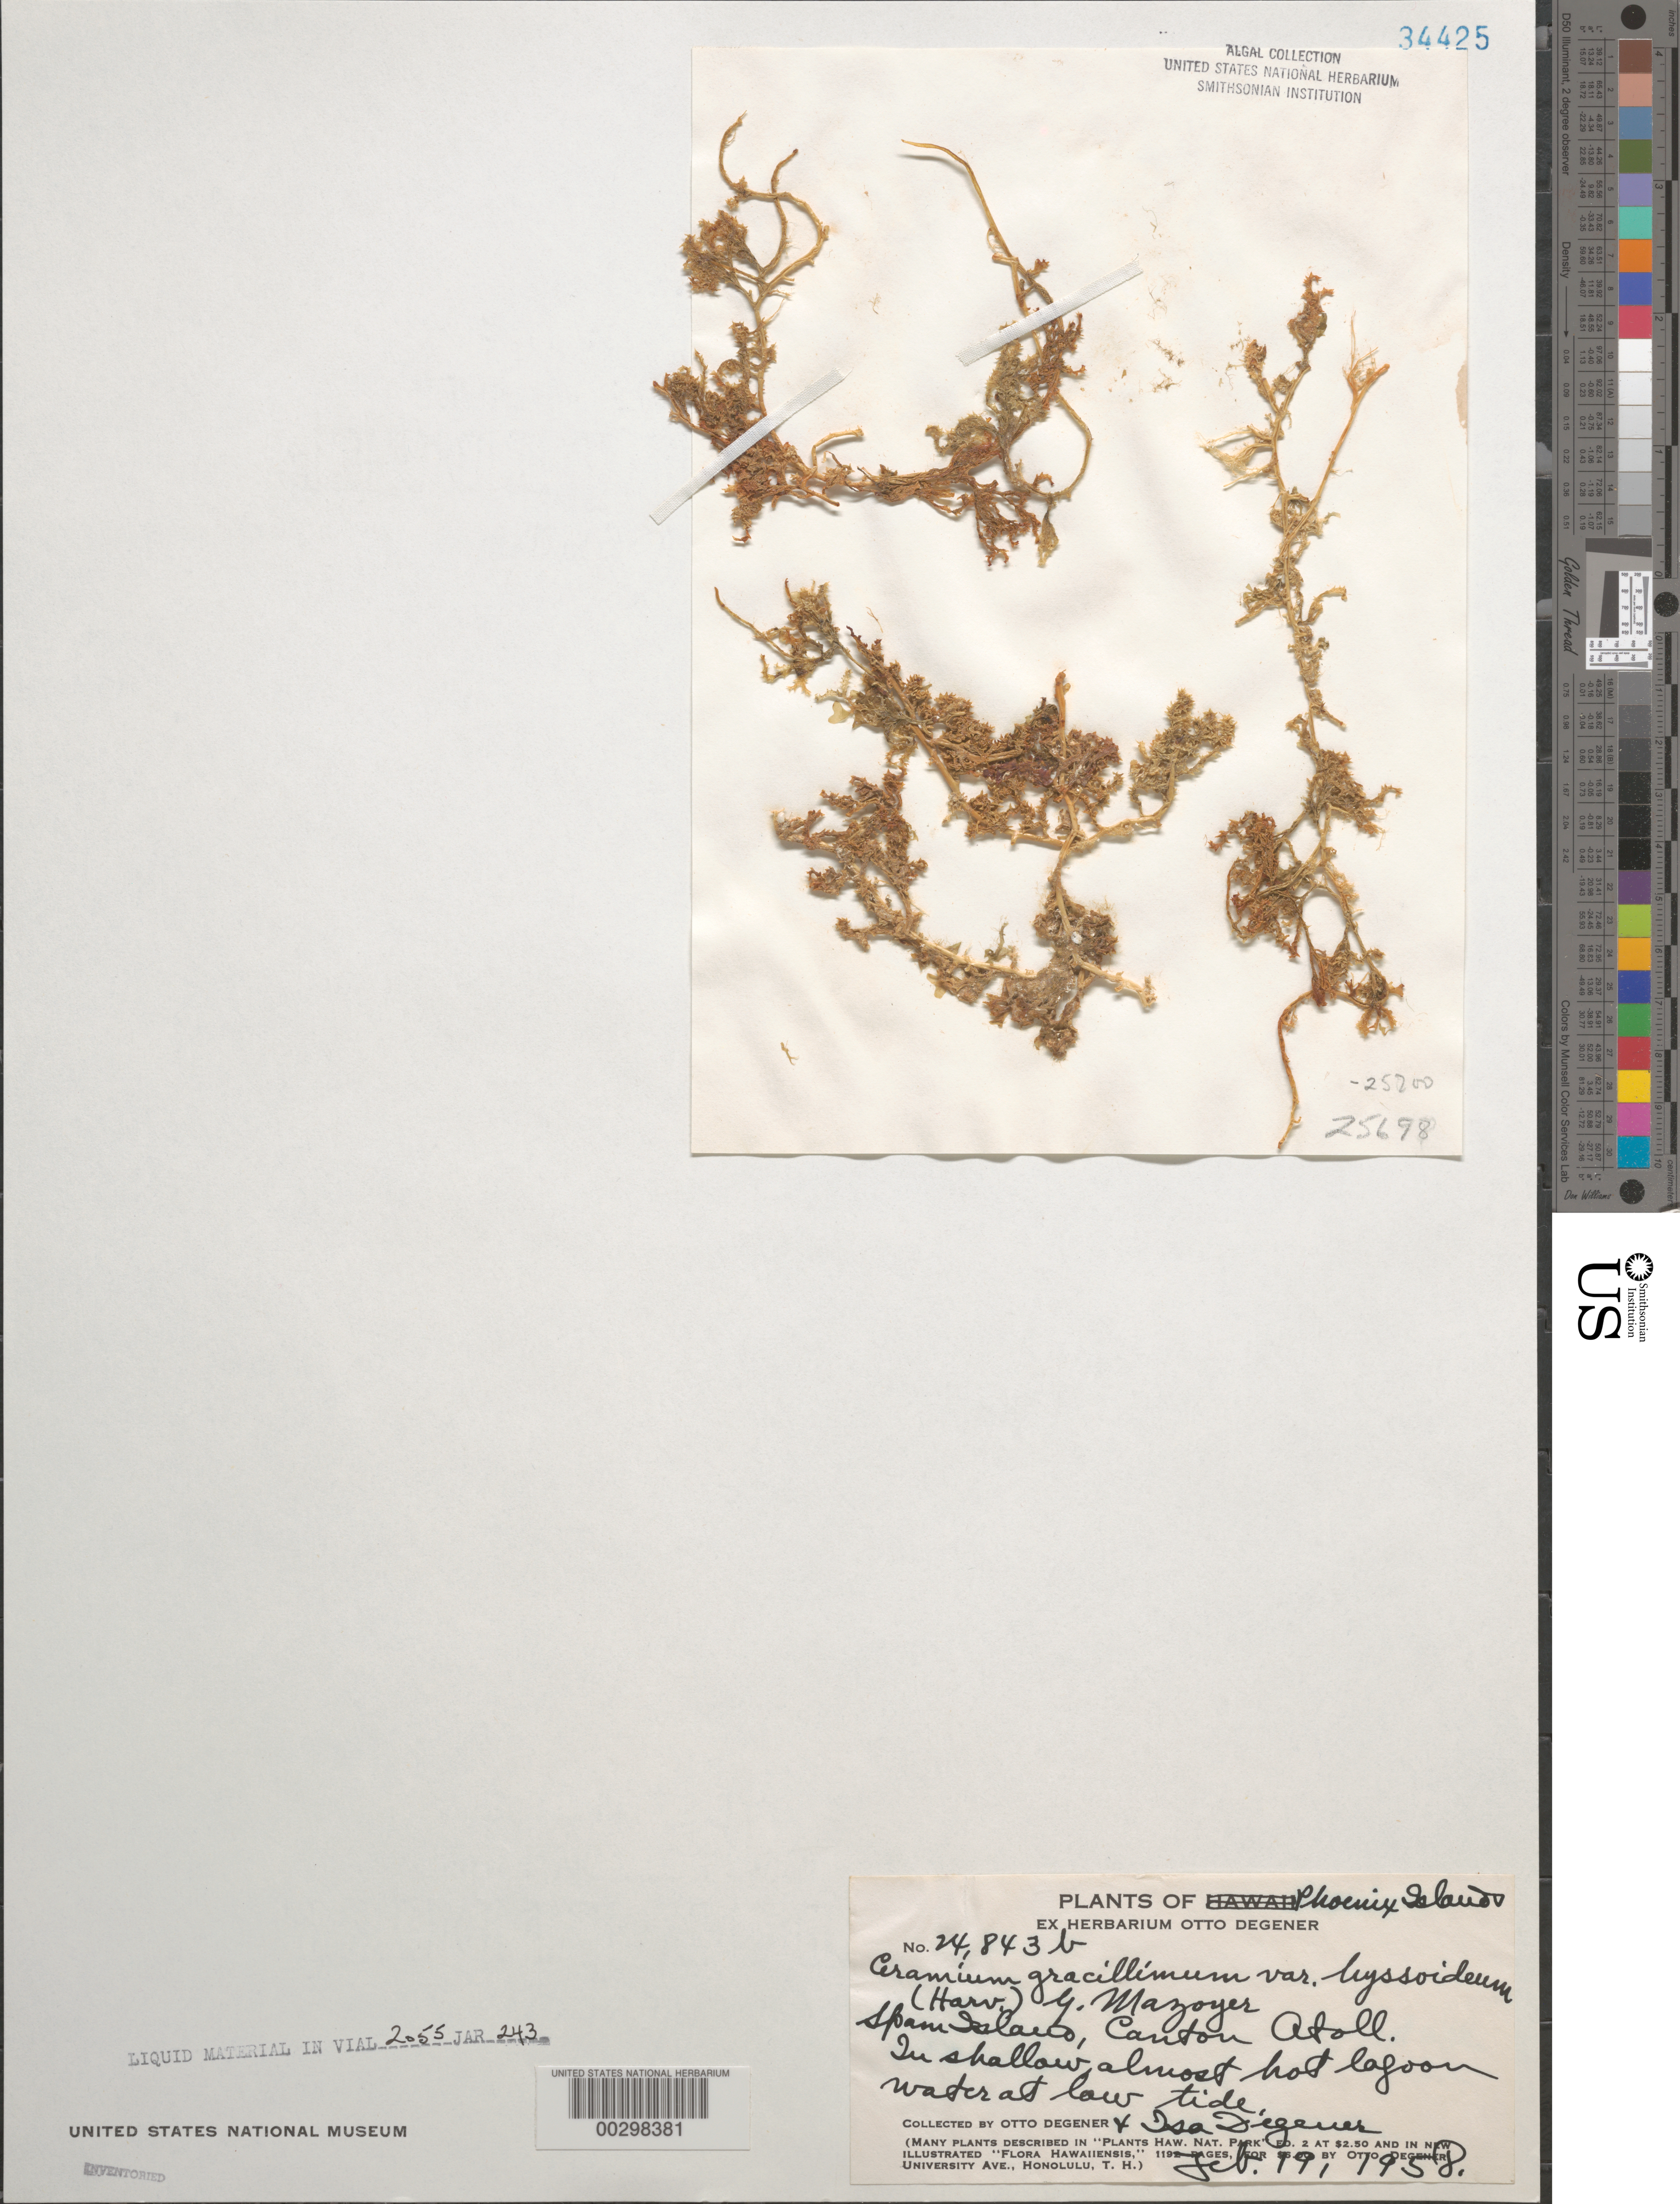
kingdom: Plantae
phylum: Rhodophyta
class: Florideophyceae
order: Ceramiales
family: Ceramiaceae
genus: Ceramium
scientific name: Ceramium gracillimum var. byssoideum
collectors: O. Degener & I. Degener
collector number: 24843b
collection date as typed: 19 Feb 1958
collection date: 1958-02-19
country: Kiribati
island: Kanton [Canton] Atoll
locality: Spam Islet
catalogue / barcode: US 34425